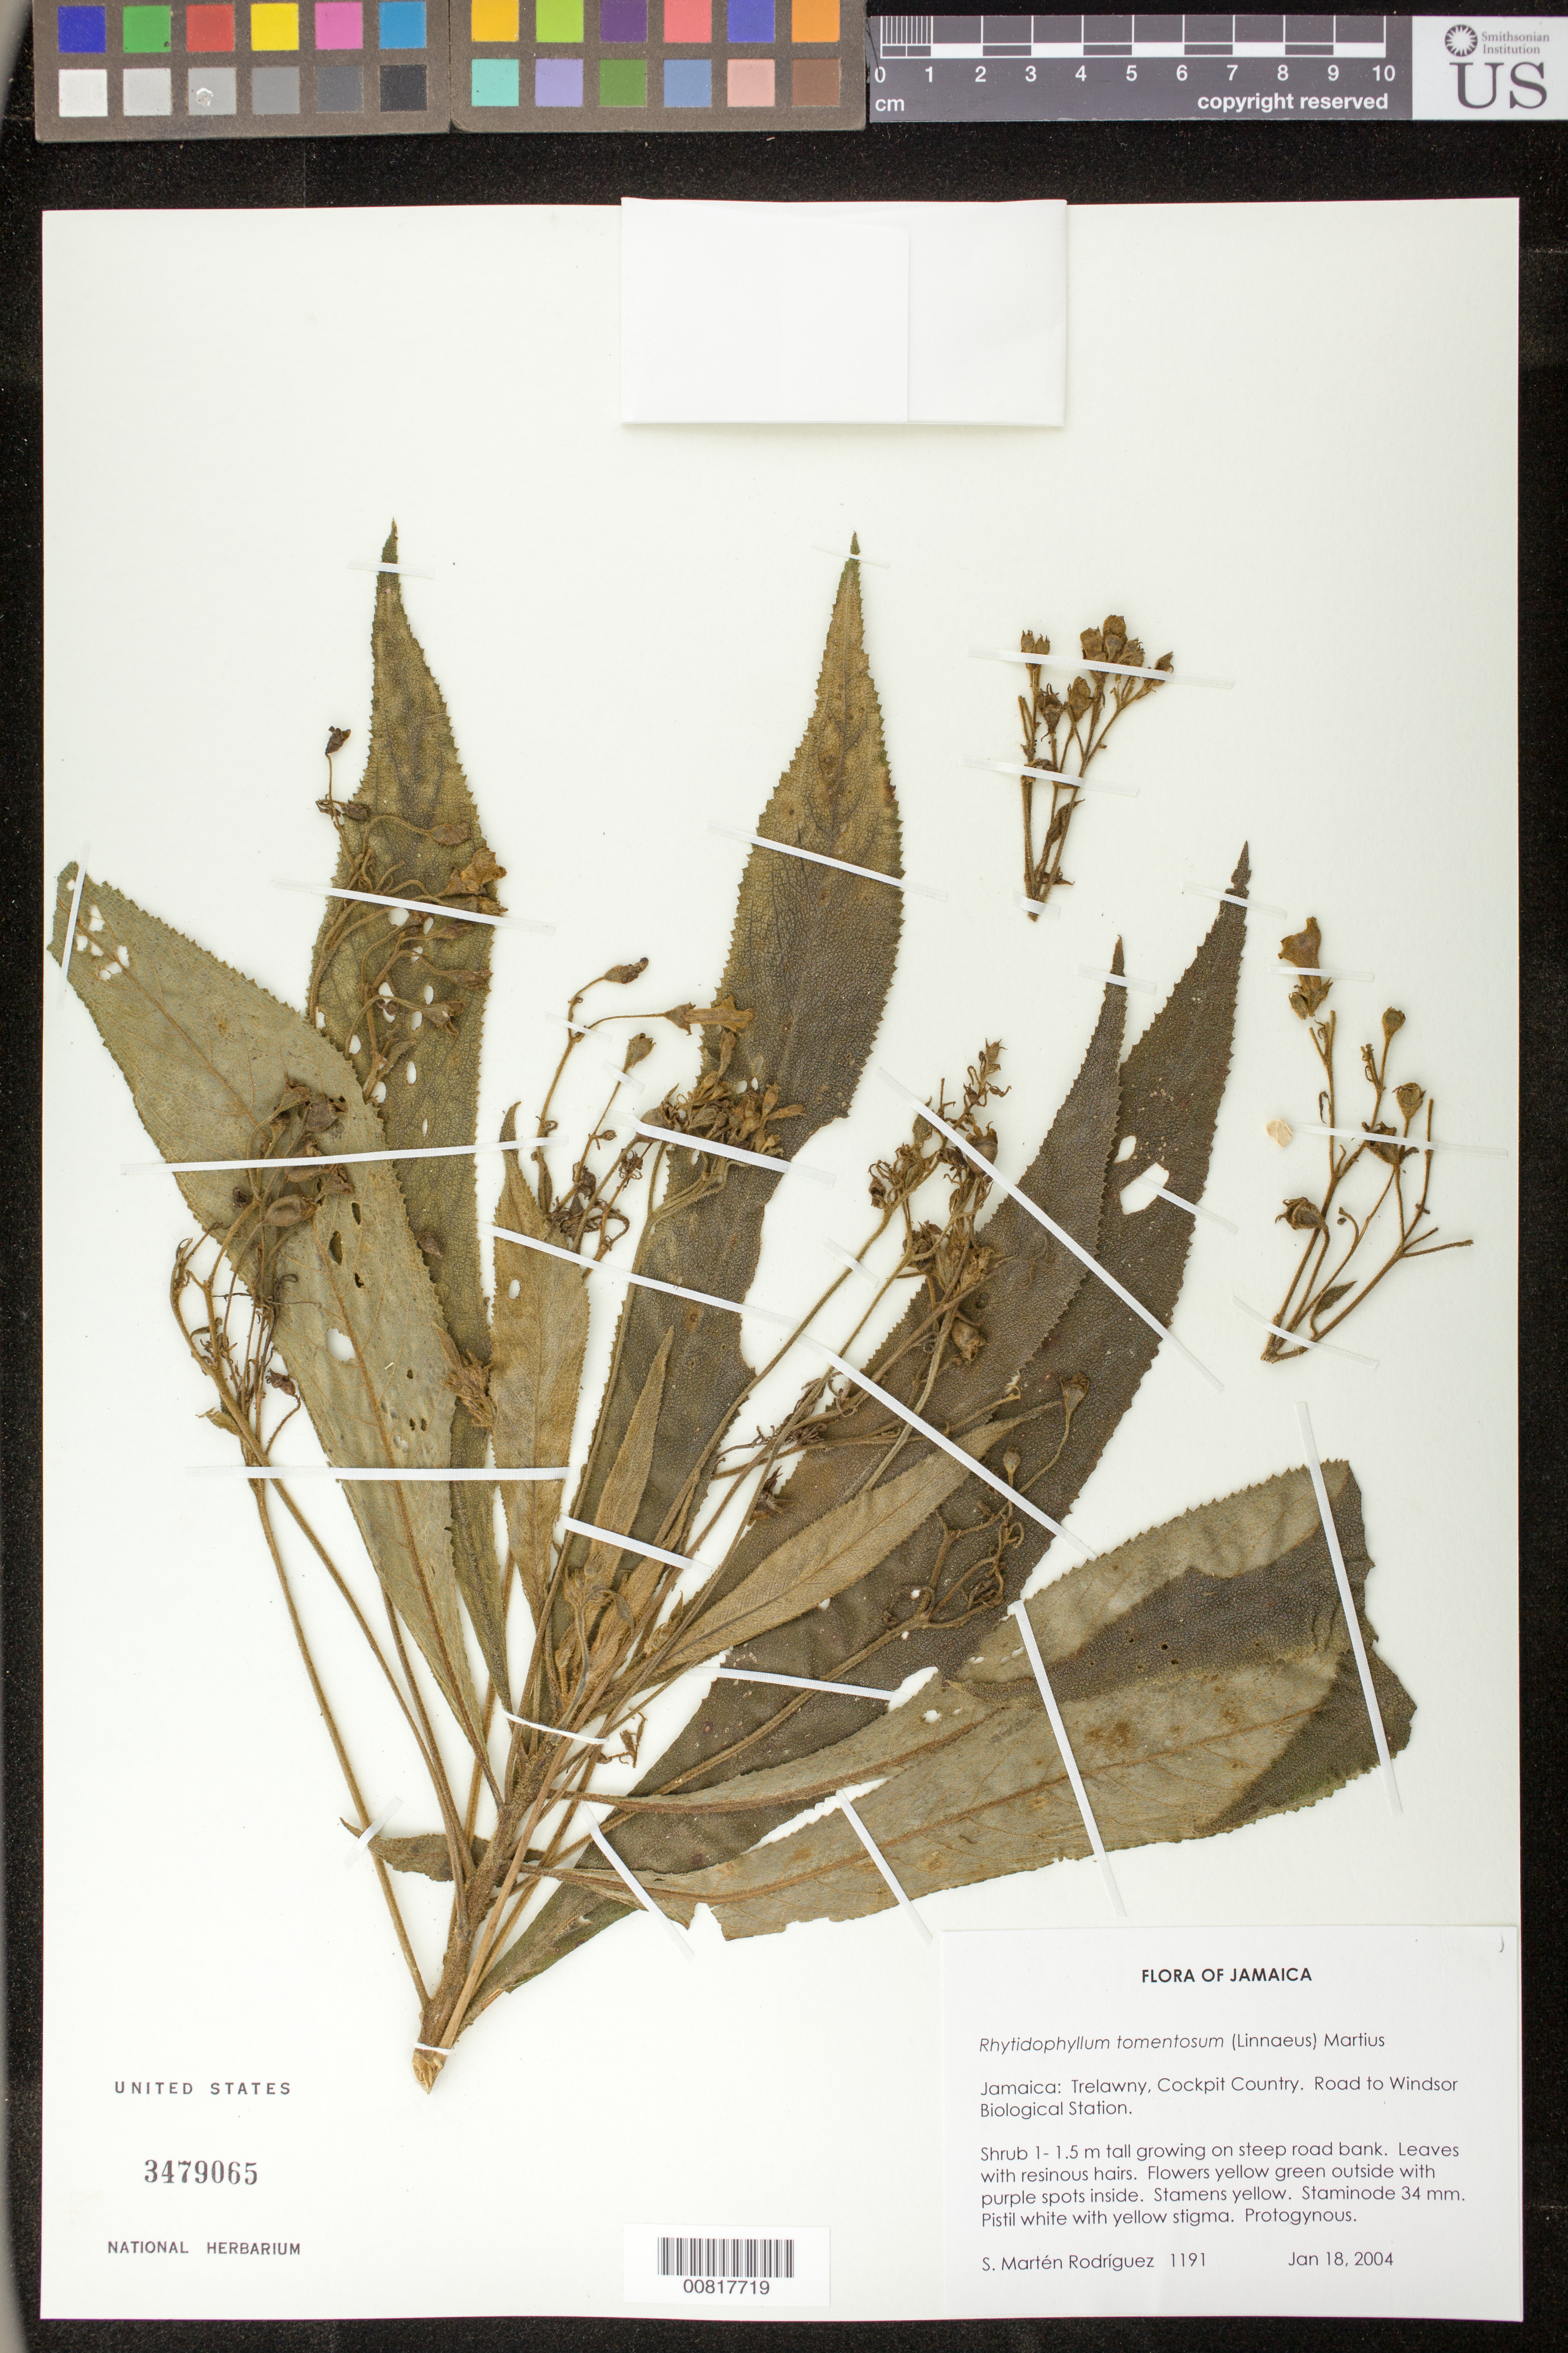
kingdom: Plantae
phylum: Tracheophyta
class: Magnoliopsida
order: Lamiales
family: Gesneriaceae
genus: Rhytidophyllum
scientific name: Rhytidophyllum tomentosum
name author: (L.) Mart.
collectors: S. Martén-Rodríguez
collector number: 1191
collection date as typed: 18 Jan 2004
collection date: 2004-01-18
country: Jamaica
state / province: Trelawny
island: Jamaica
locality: Trelawny, Cockpit Country, road to Windsor Biological Station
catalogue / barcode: US 3479065